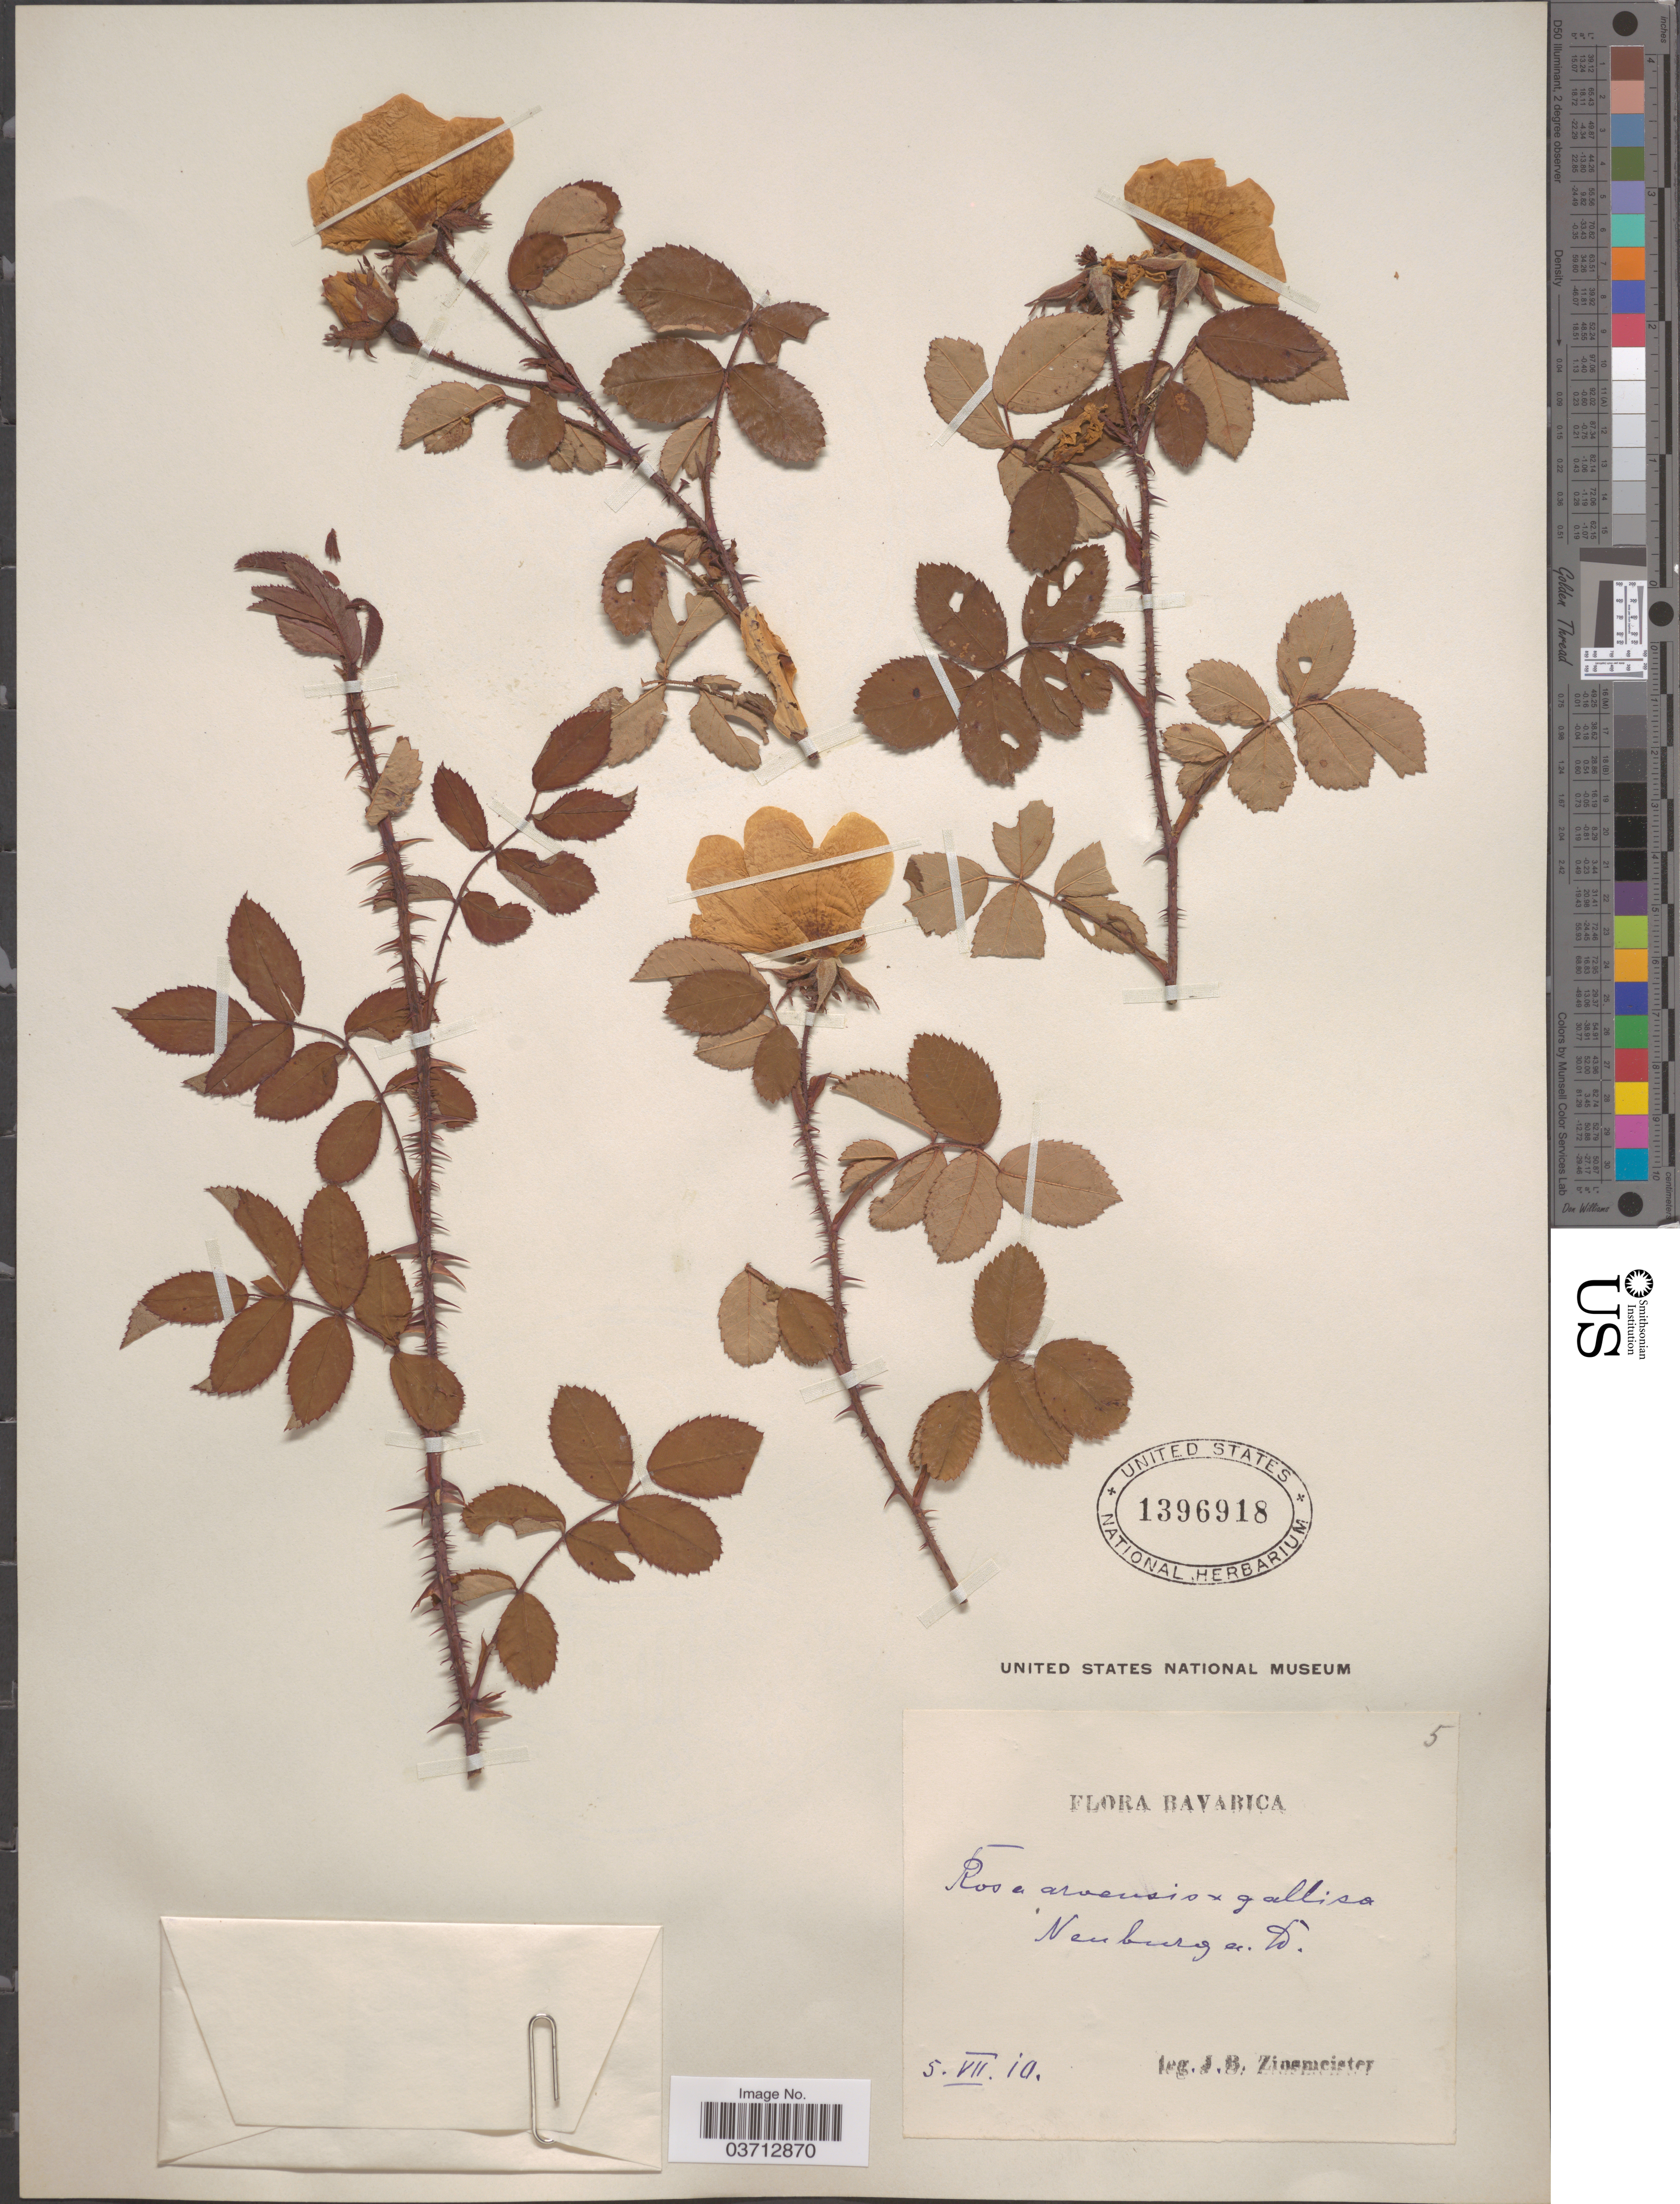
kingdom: Plantae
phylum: Tracheophyta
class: Magnoliopsida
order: Rosales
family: Rosaceae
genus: Rosa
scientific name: Rosa arvensis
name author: Huds.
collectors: J. Zinsmeister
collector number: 5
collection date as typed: Transcribed d/m/y: 5/7/10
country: Germany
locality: Bavarica. Neuburg a D.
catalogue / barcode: US 1396918